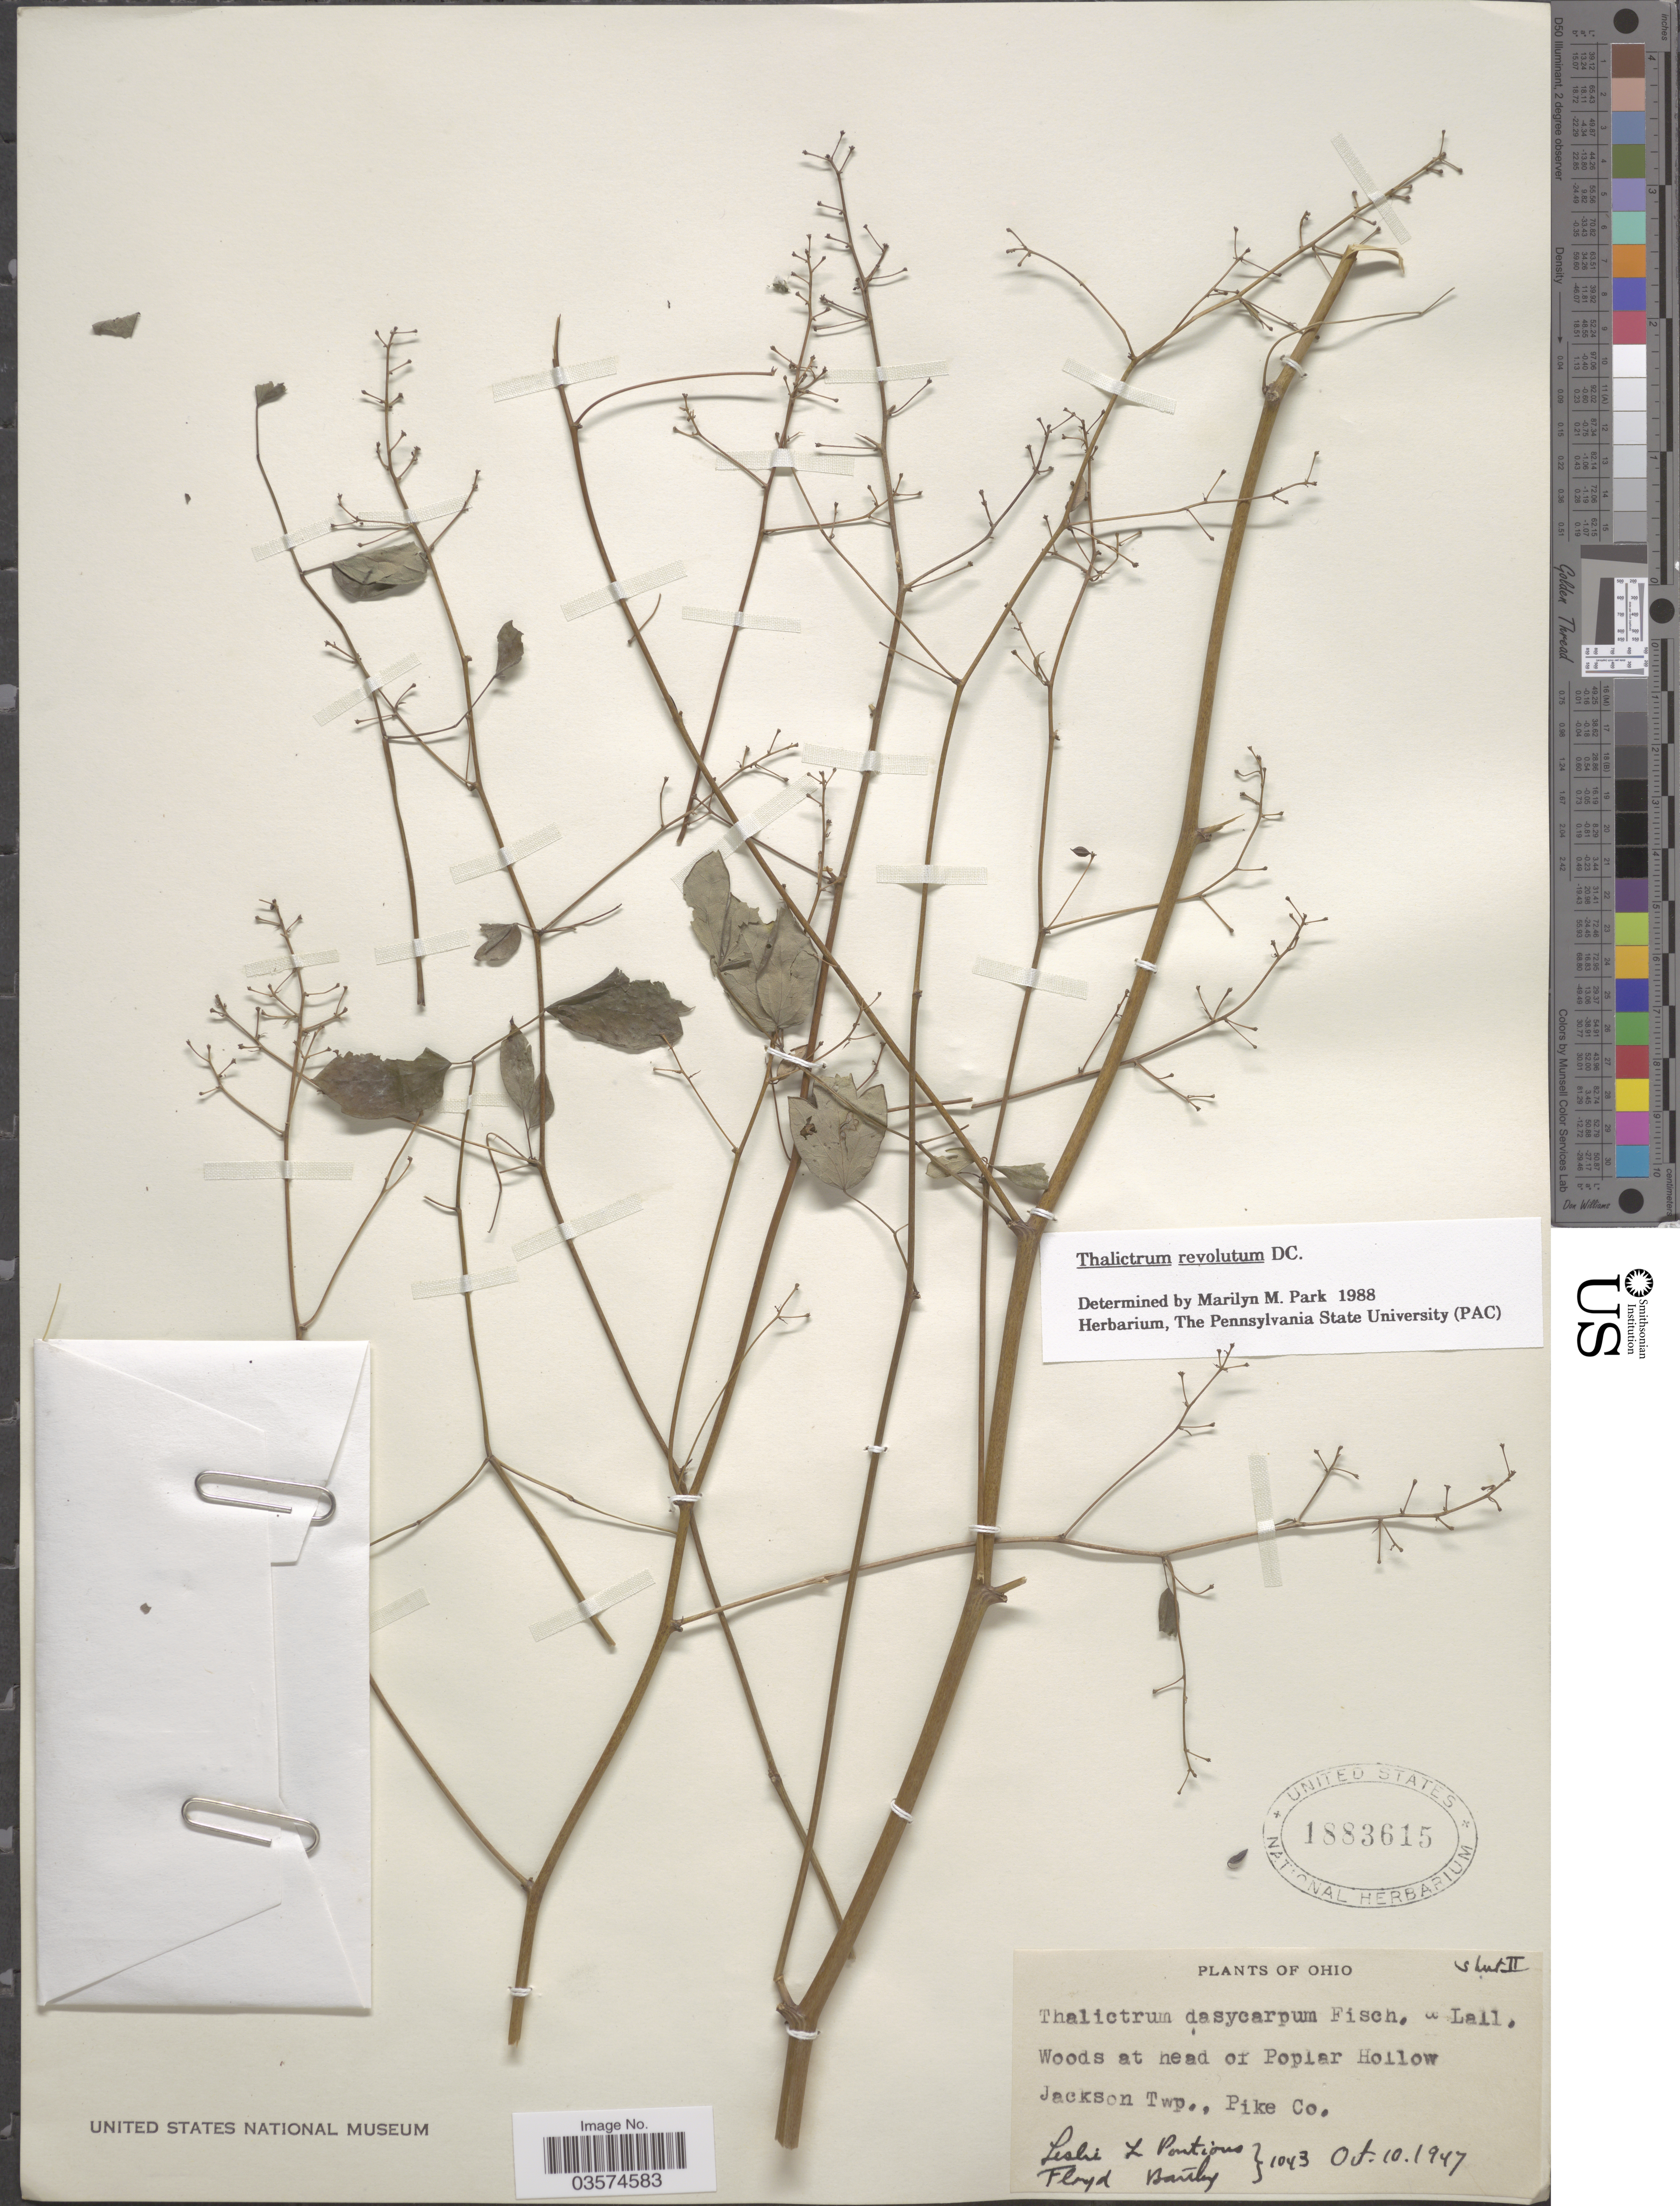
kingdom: Plantae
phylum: Tracheophyta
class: Magnoliopsida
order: Ranunculales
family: Ranunculaceae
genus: Thalictrum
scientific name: Thalictrum amphibolum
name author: Greene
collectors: L. L. Pontious & F. Bartley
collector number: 1043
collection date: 1947-10-10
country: United States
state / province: Ohio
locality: Woods at head or Poplar Hollow Jackson Twp., Pike Co.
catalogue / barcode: US 1883615